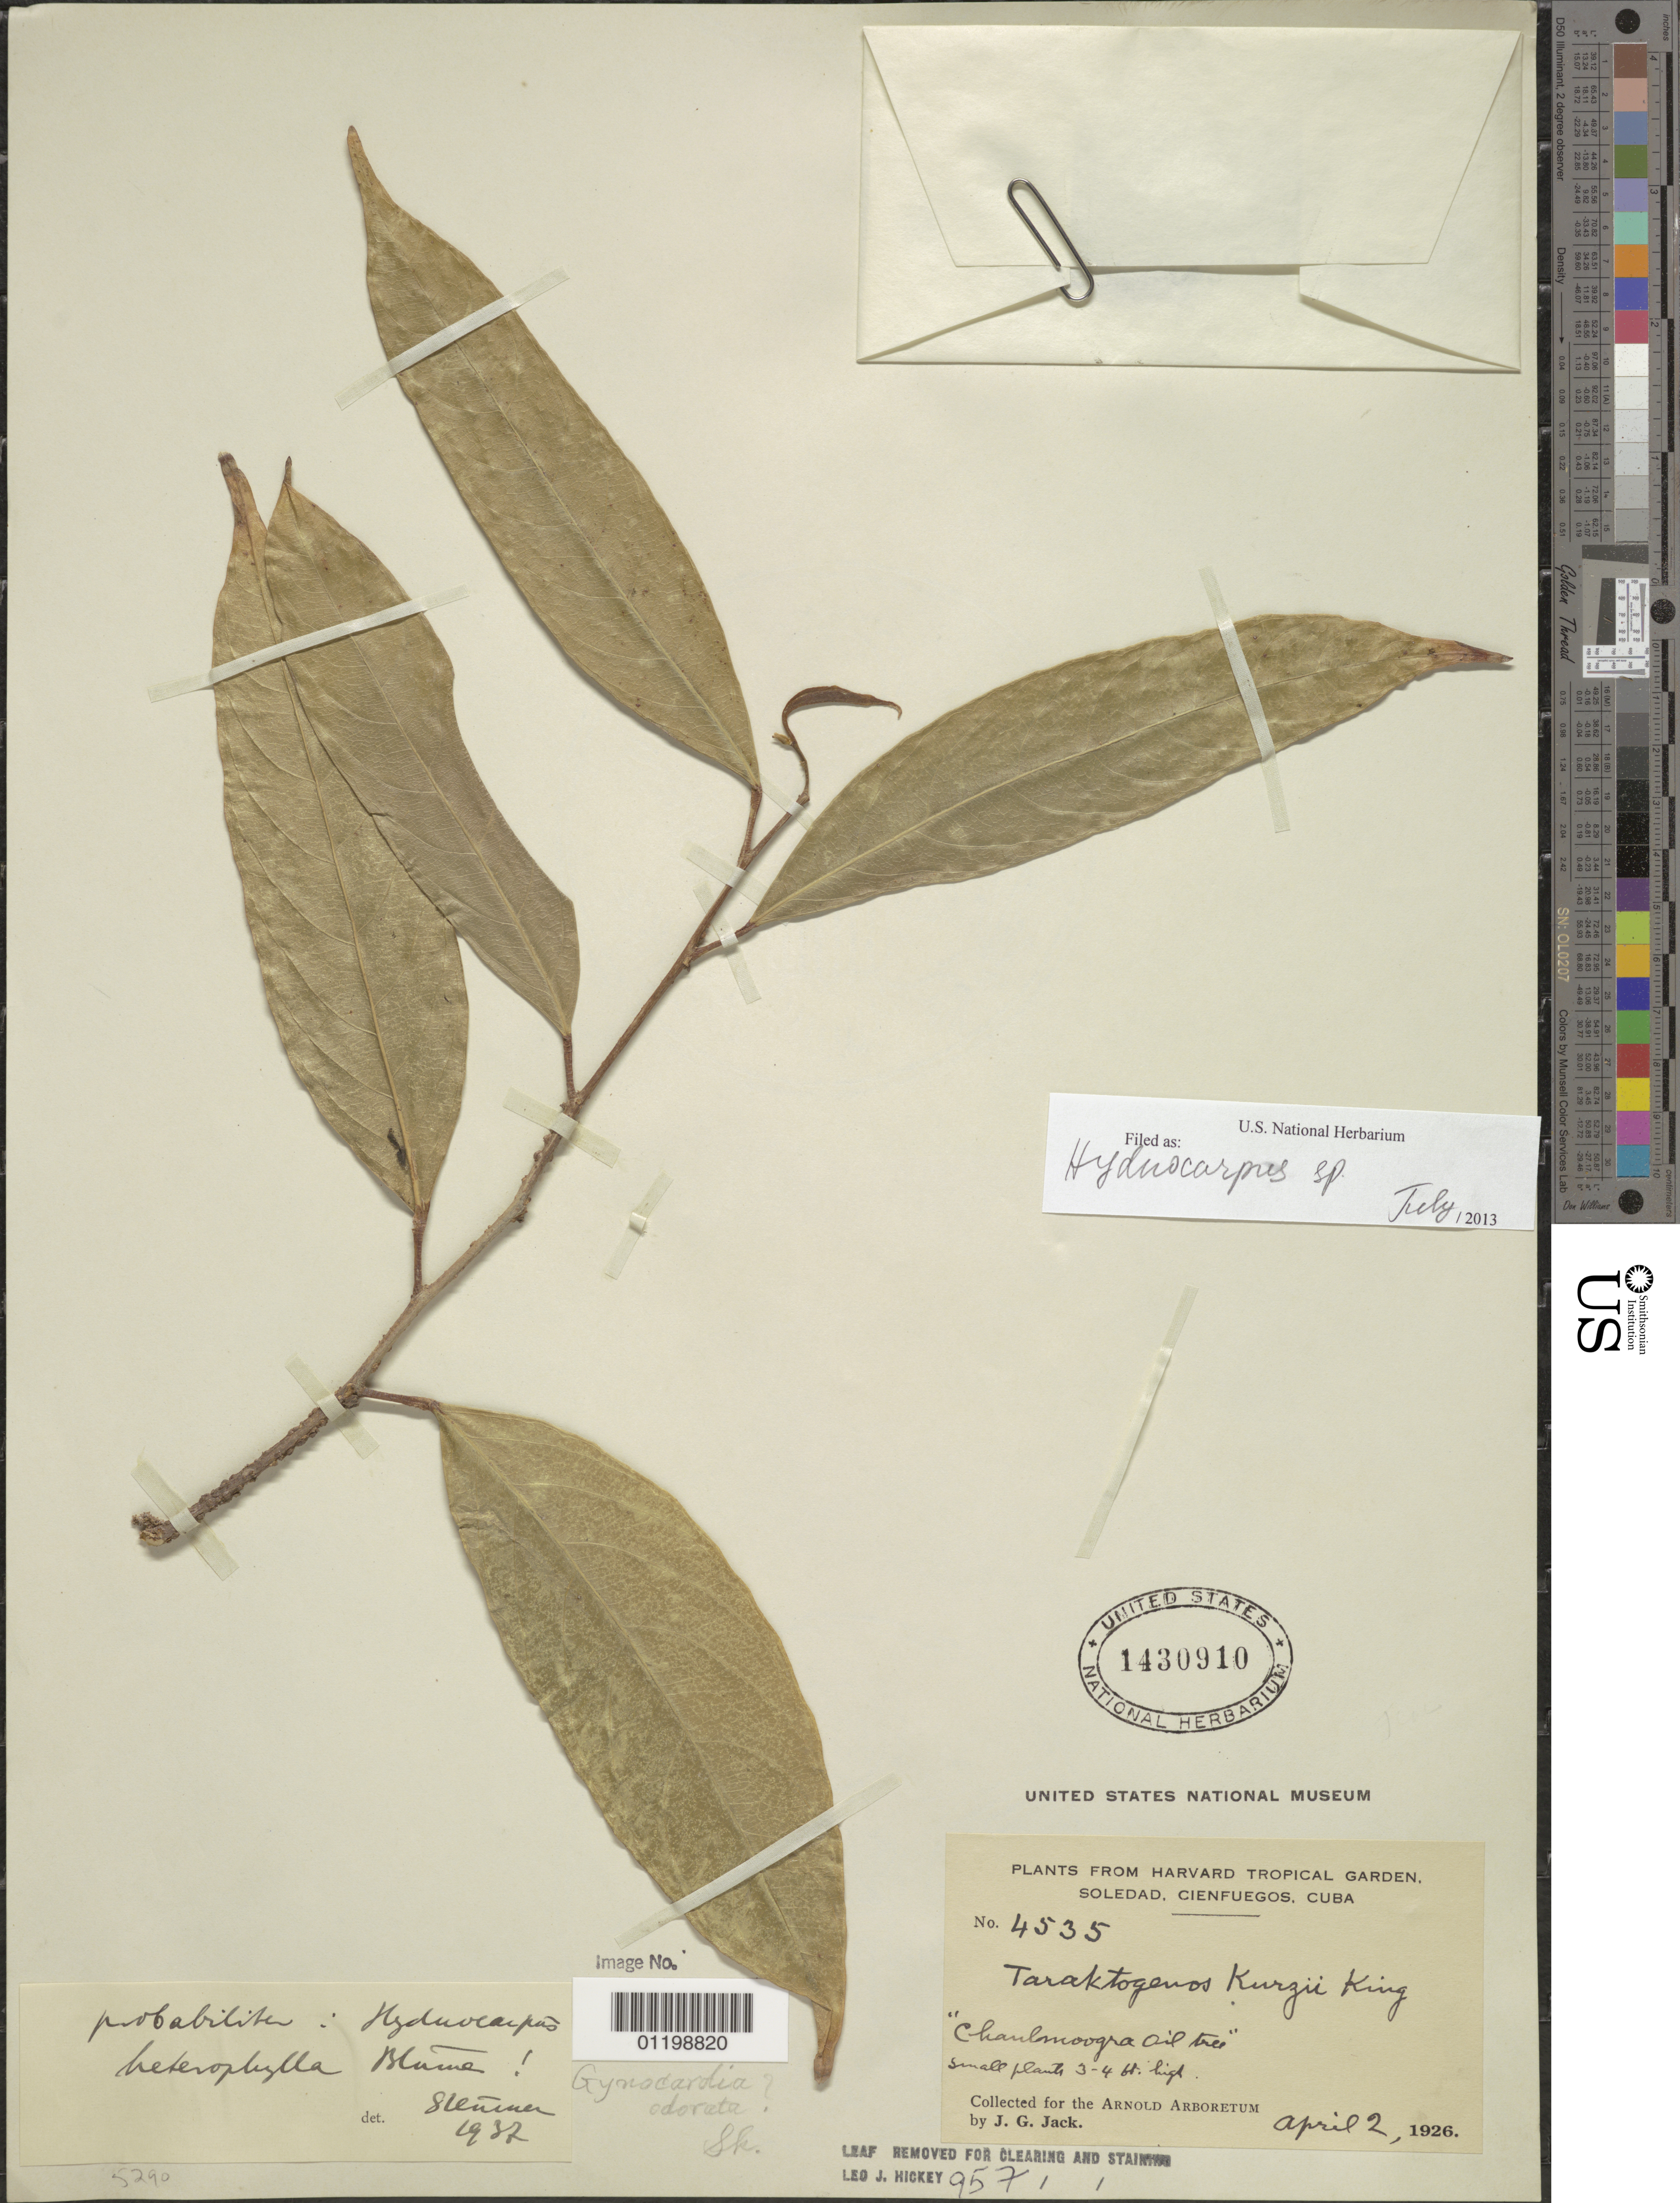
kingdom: Plantae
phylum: Tracheophyta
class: Magnoliopsida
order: Malpighiales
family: Achariaceae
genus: Hydnocarpus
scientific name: Hydnocarpus sp.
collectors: J. G. Jack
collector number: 4535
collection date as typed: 02 Apr 1926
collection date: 1926-04-02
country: Cuba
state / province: Cienfuegos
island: Cuba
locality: Cienfuegos, Soledad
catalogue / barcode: US 1430910